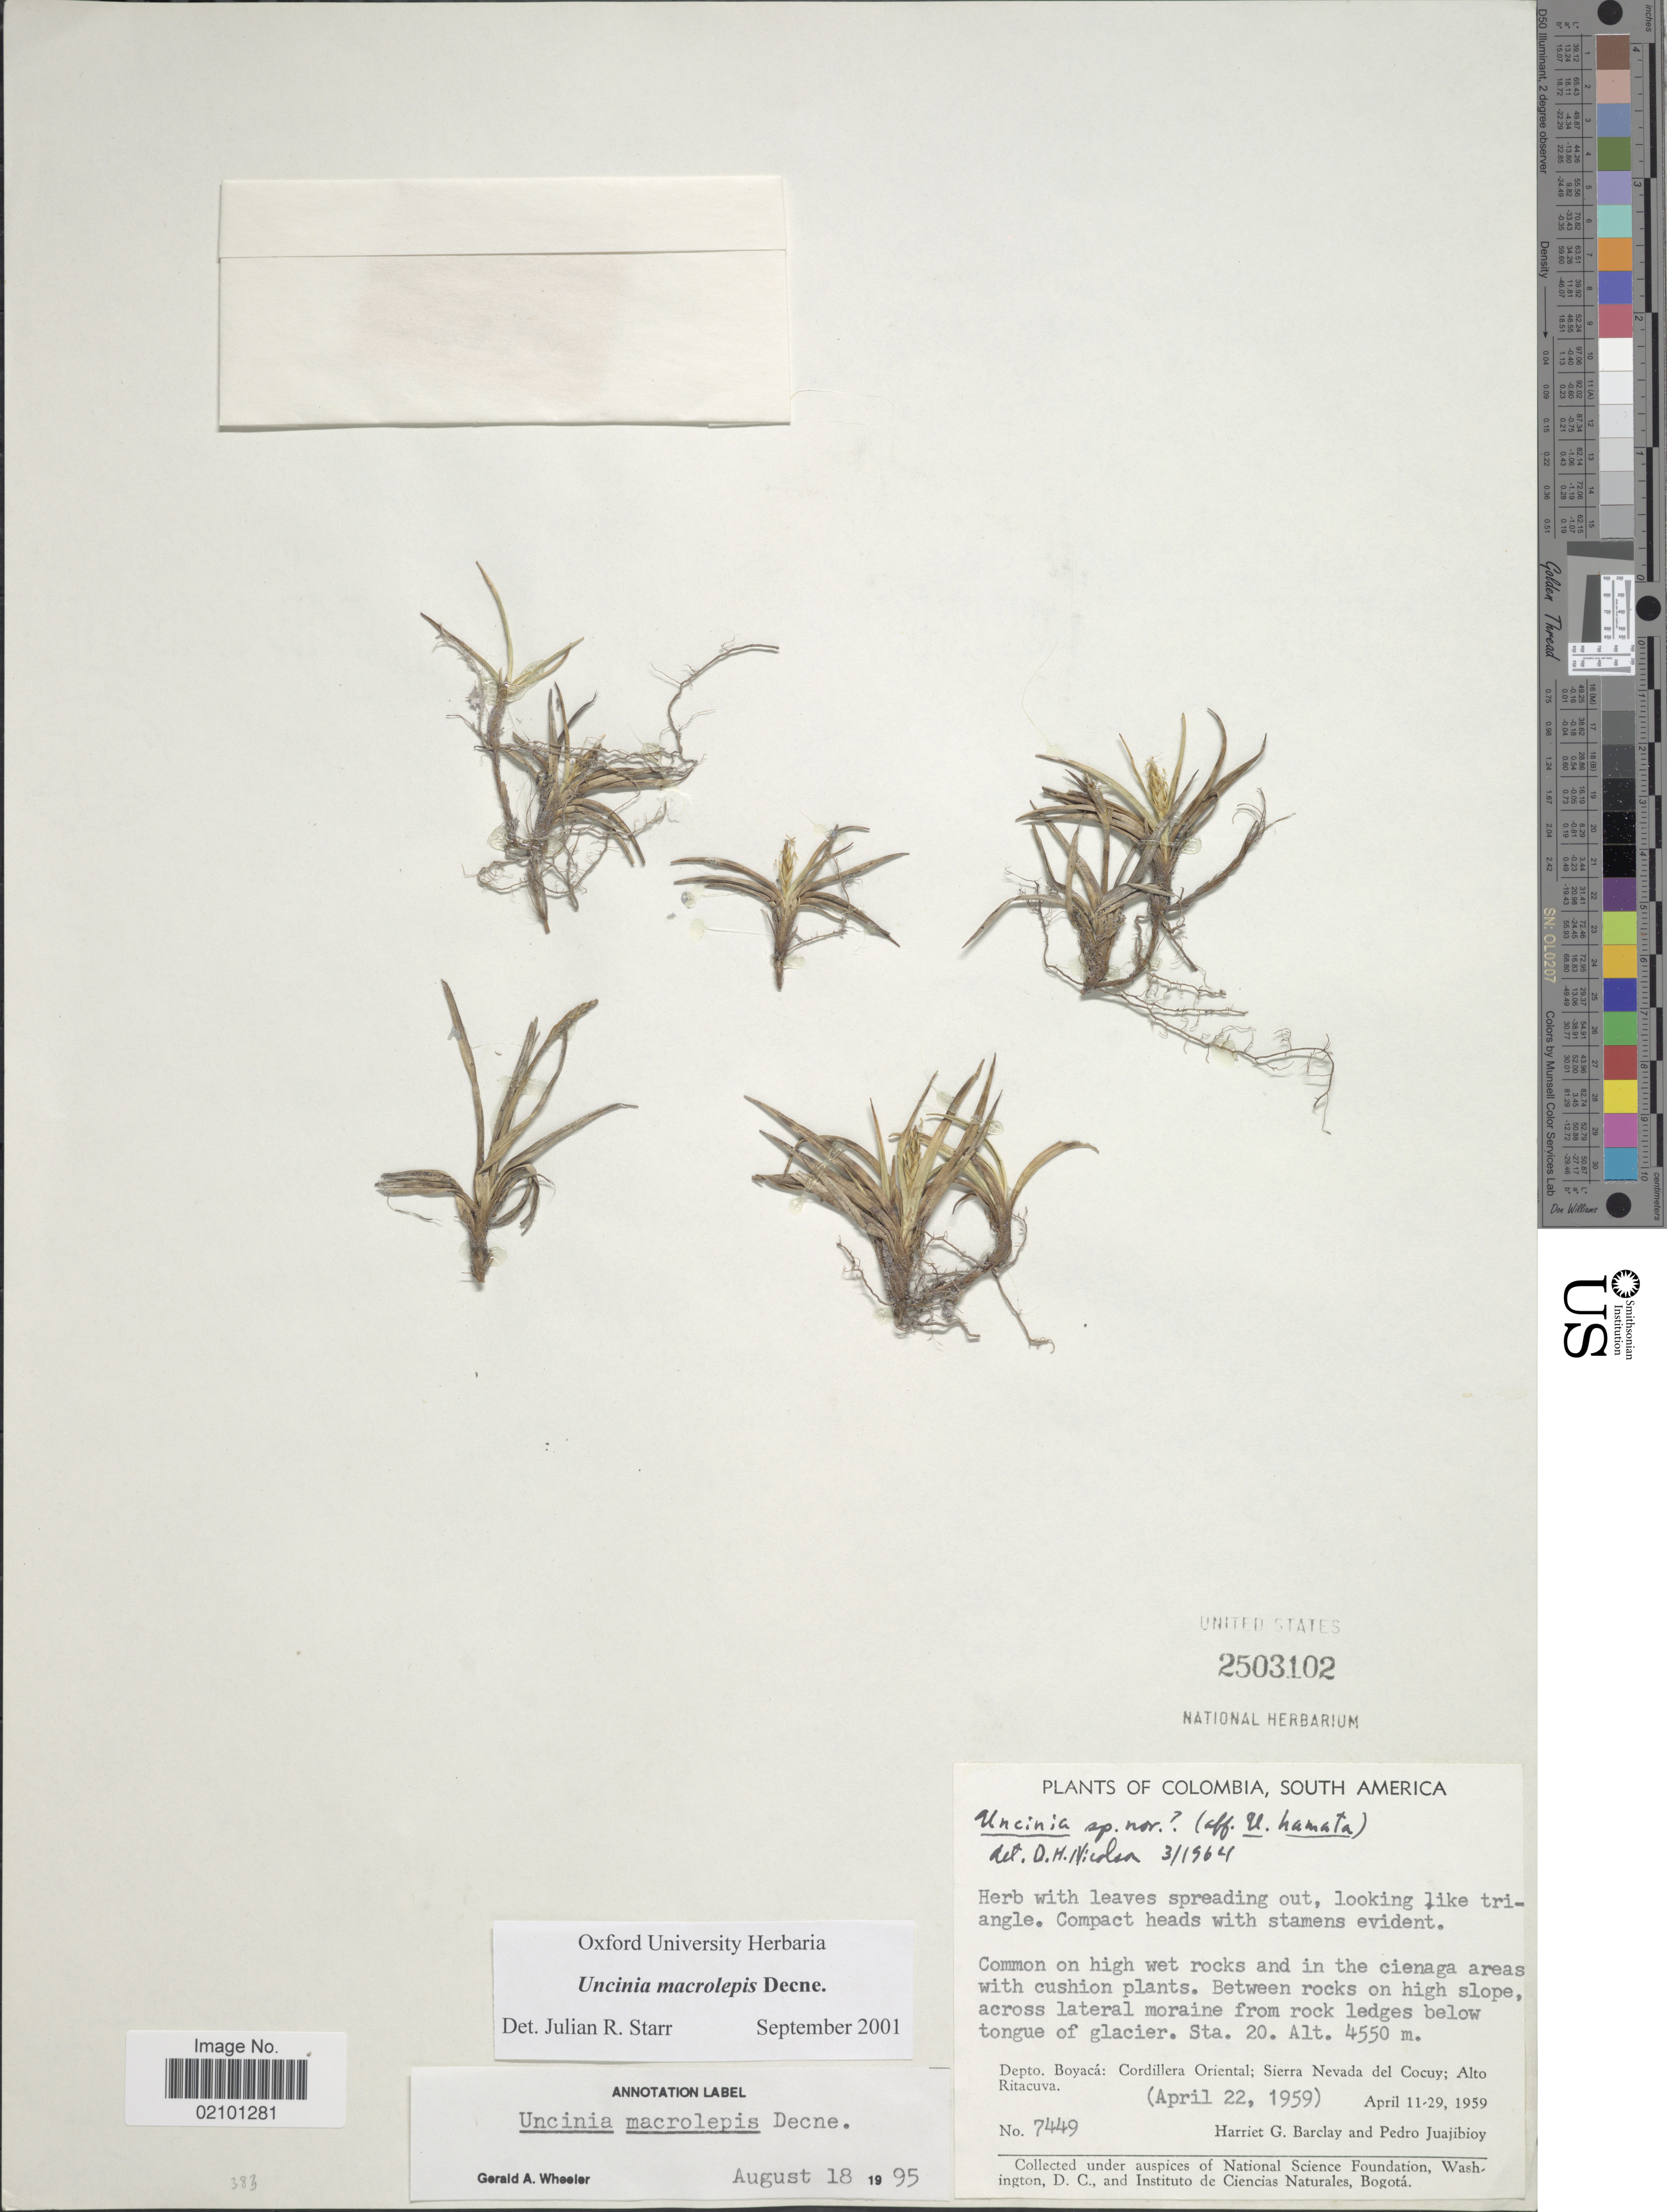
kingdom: Plantae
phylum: Tracheophyta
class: Liliopsida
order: Poales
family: Cyperaceae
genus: Carex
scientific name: Carex meridensis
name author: (Steyerm.) J.R. Starr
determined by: Strong, Mark T., (BOT), Smithsonian Institution - National Museum of Natural History (UNITED STATES)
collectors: H. G. Barclay & P. Juajibioy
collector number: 7449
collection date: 1959-04-11/1959-04-29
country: Colombia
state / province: Boyacá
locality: Depto. Boyaca: Cordillera Oriental; Sierra Nevada del Cocuy; Alto Ritacuva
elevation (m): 4550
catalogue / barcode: US 2503102